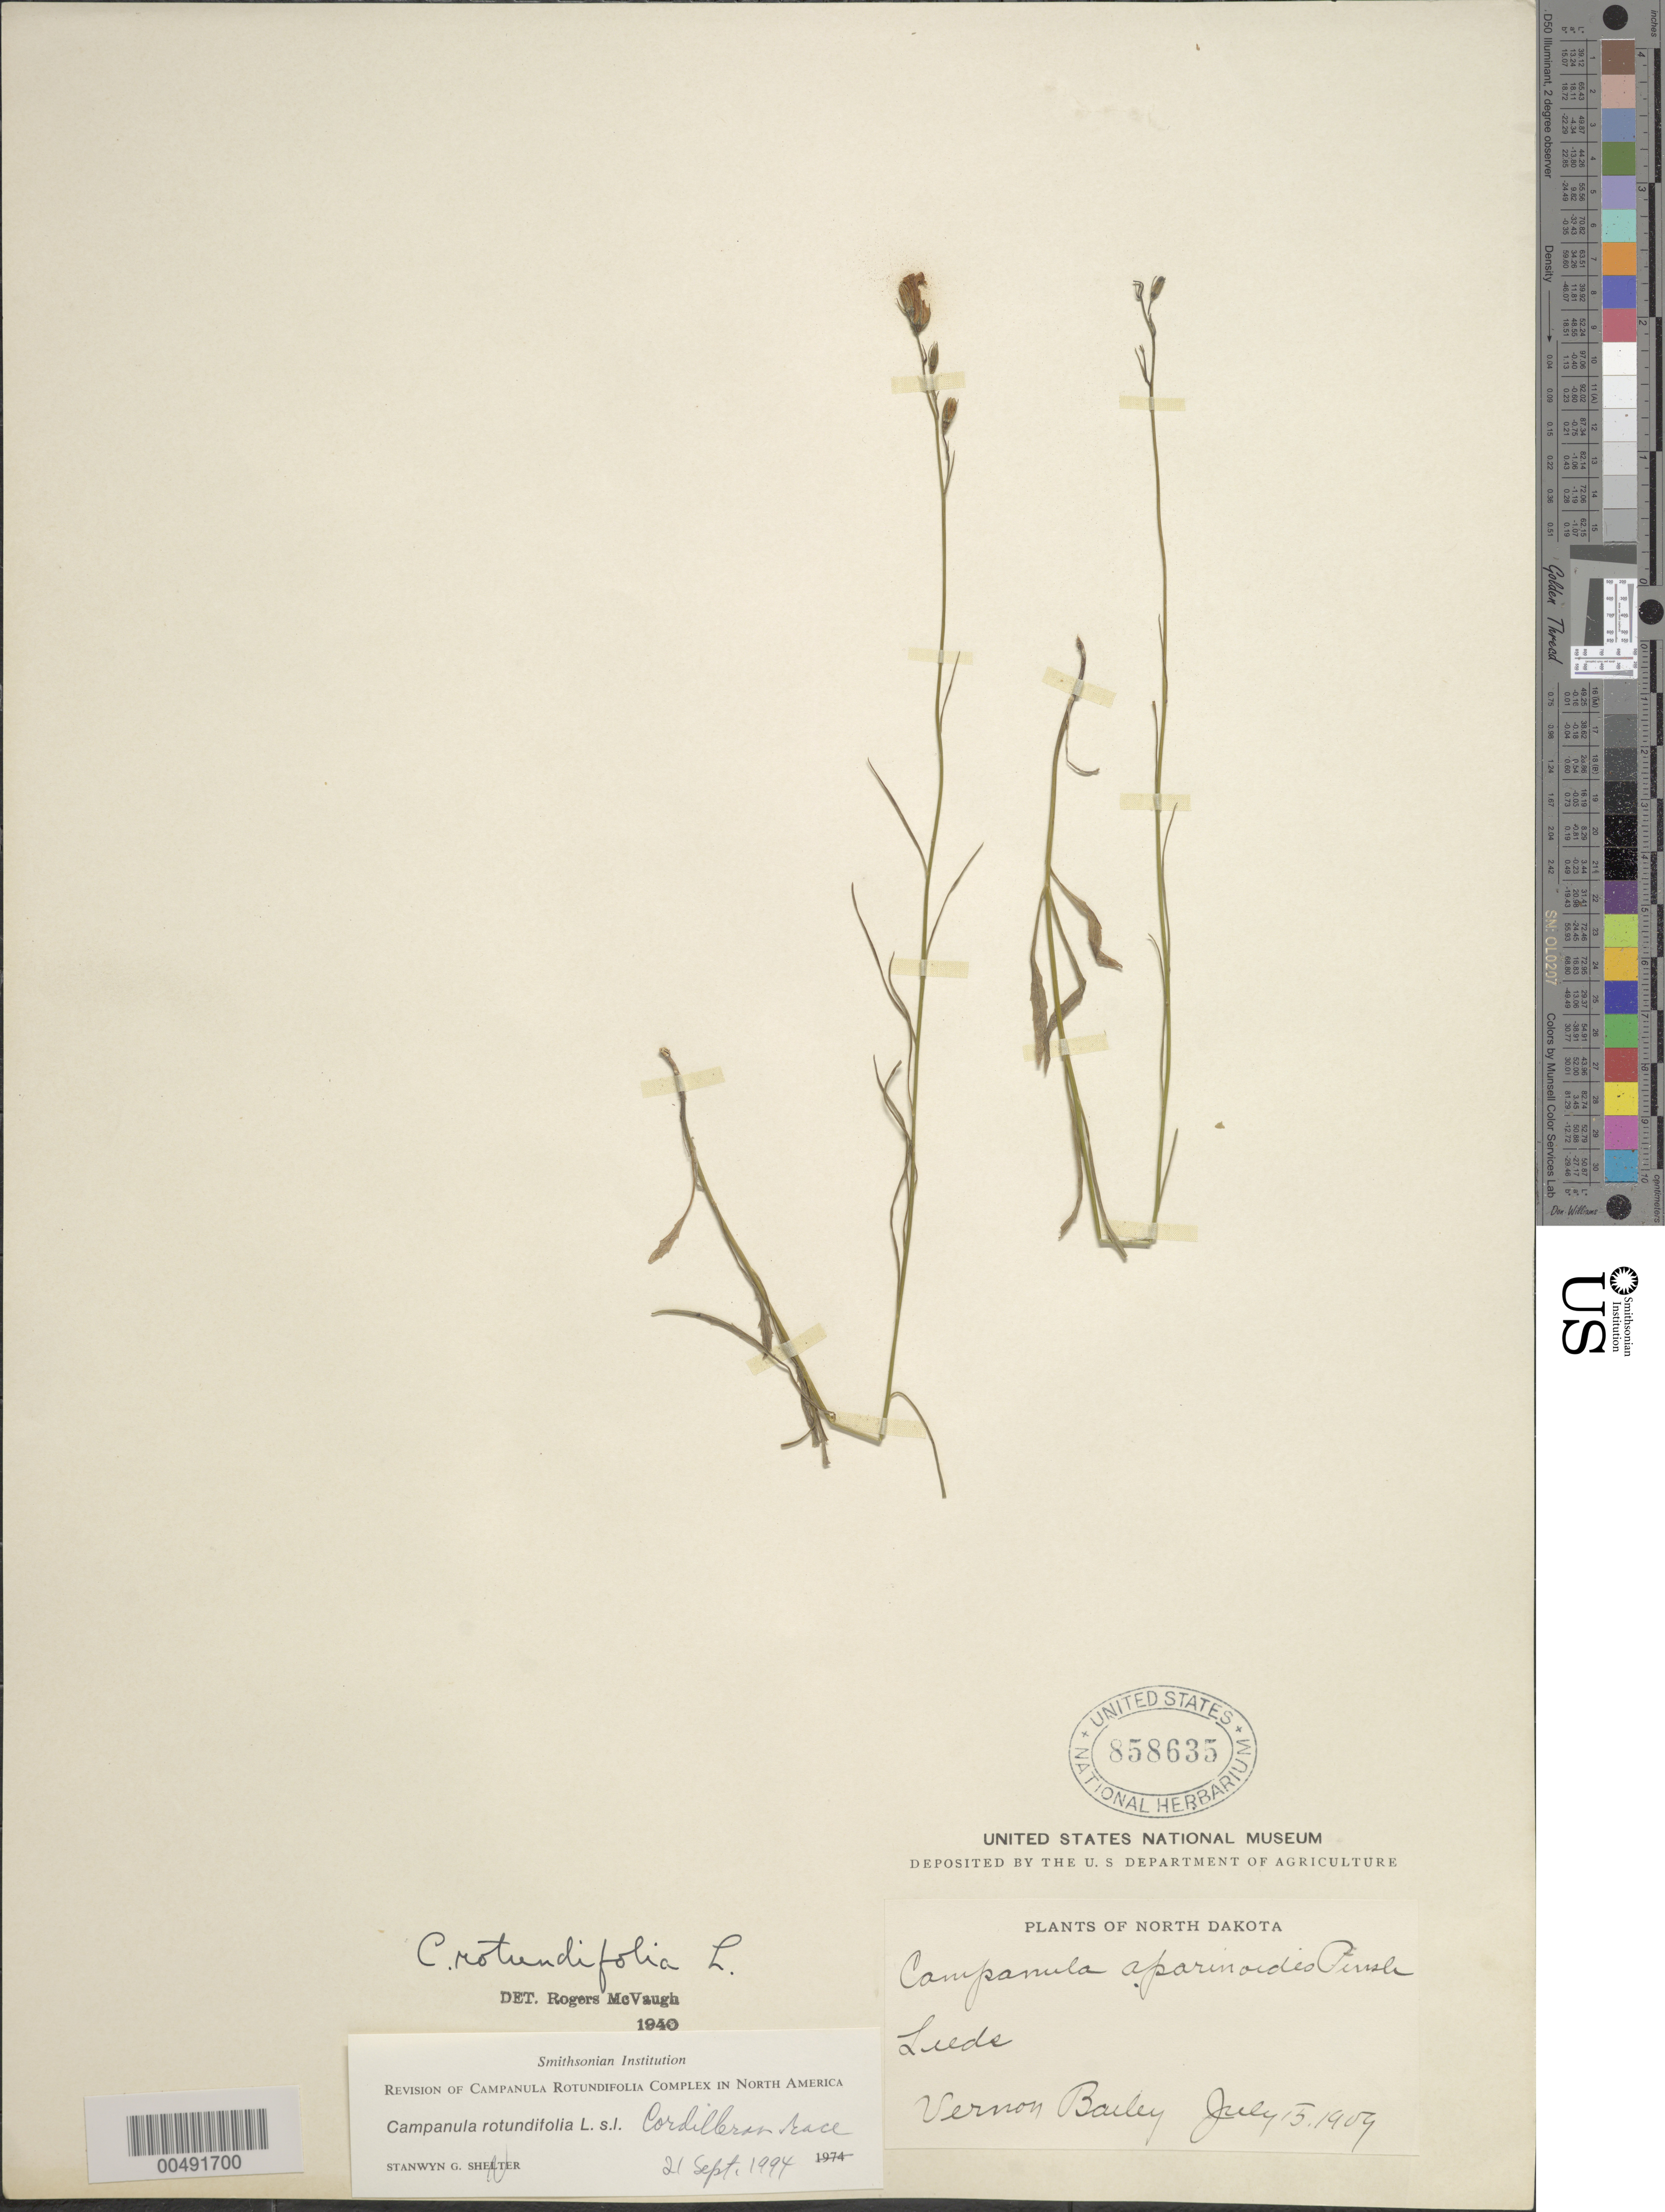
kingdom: Plantae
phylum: Tracheophyta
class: Magnoliopsida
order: Asterales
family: Campanulaceae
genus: Campanula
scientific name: Campanula rotundifolia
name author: L.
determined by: McVaugh, R.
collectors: V. O. Bailey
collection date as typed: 15 Jul 1909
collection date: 1909-07-15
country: United States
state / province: North Dakota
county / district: Benson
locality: Leeds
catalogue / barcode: US 858635